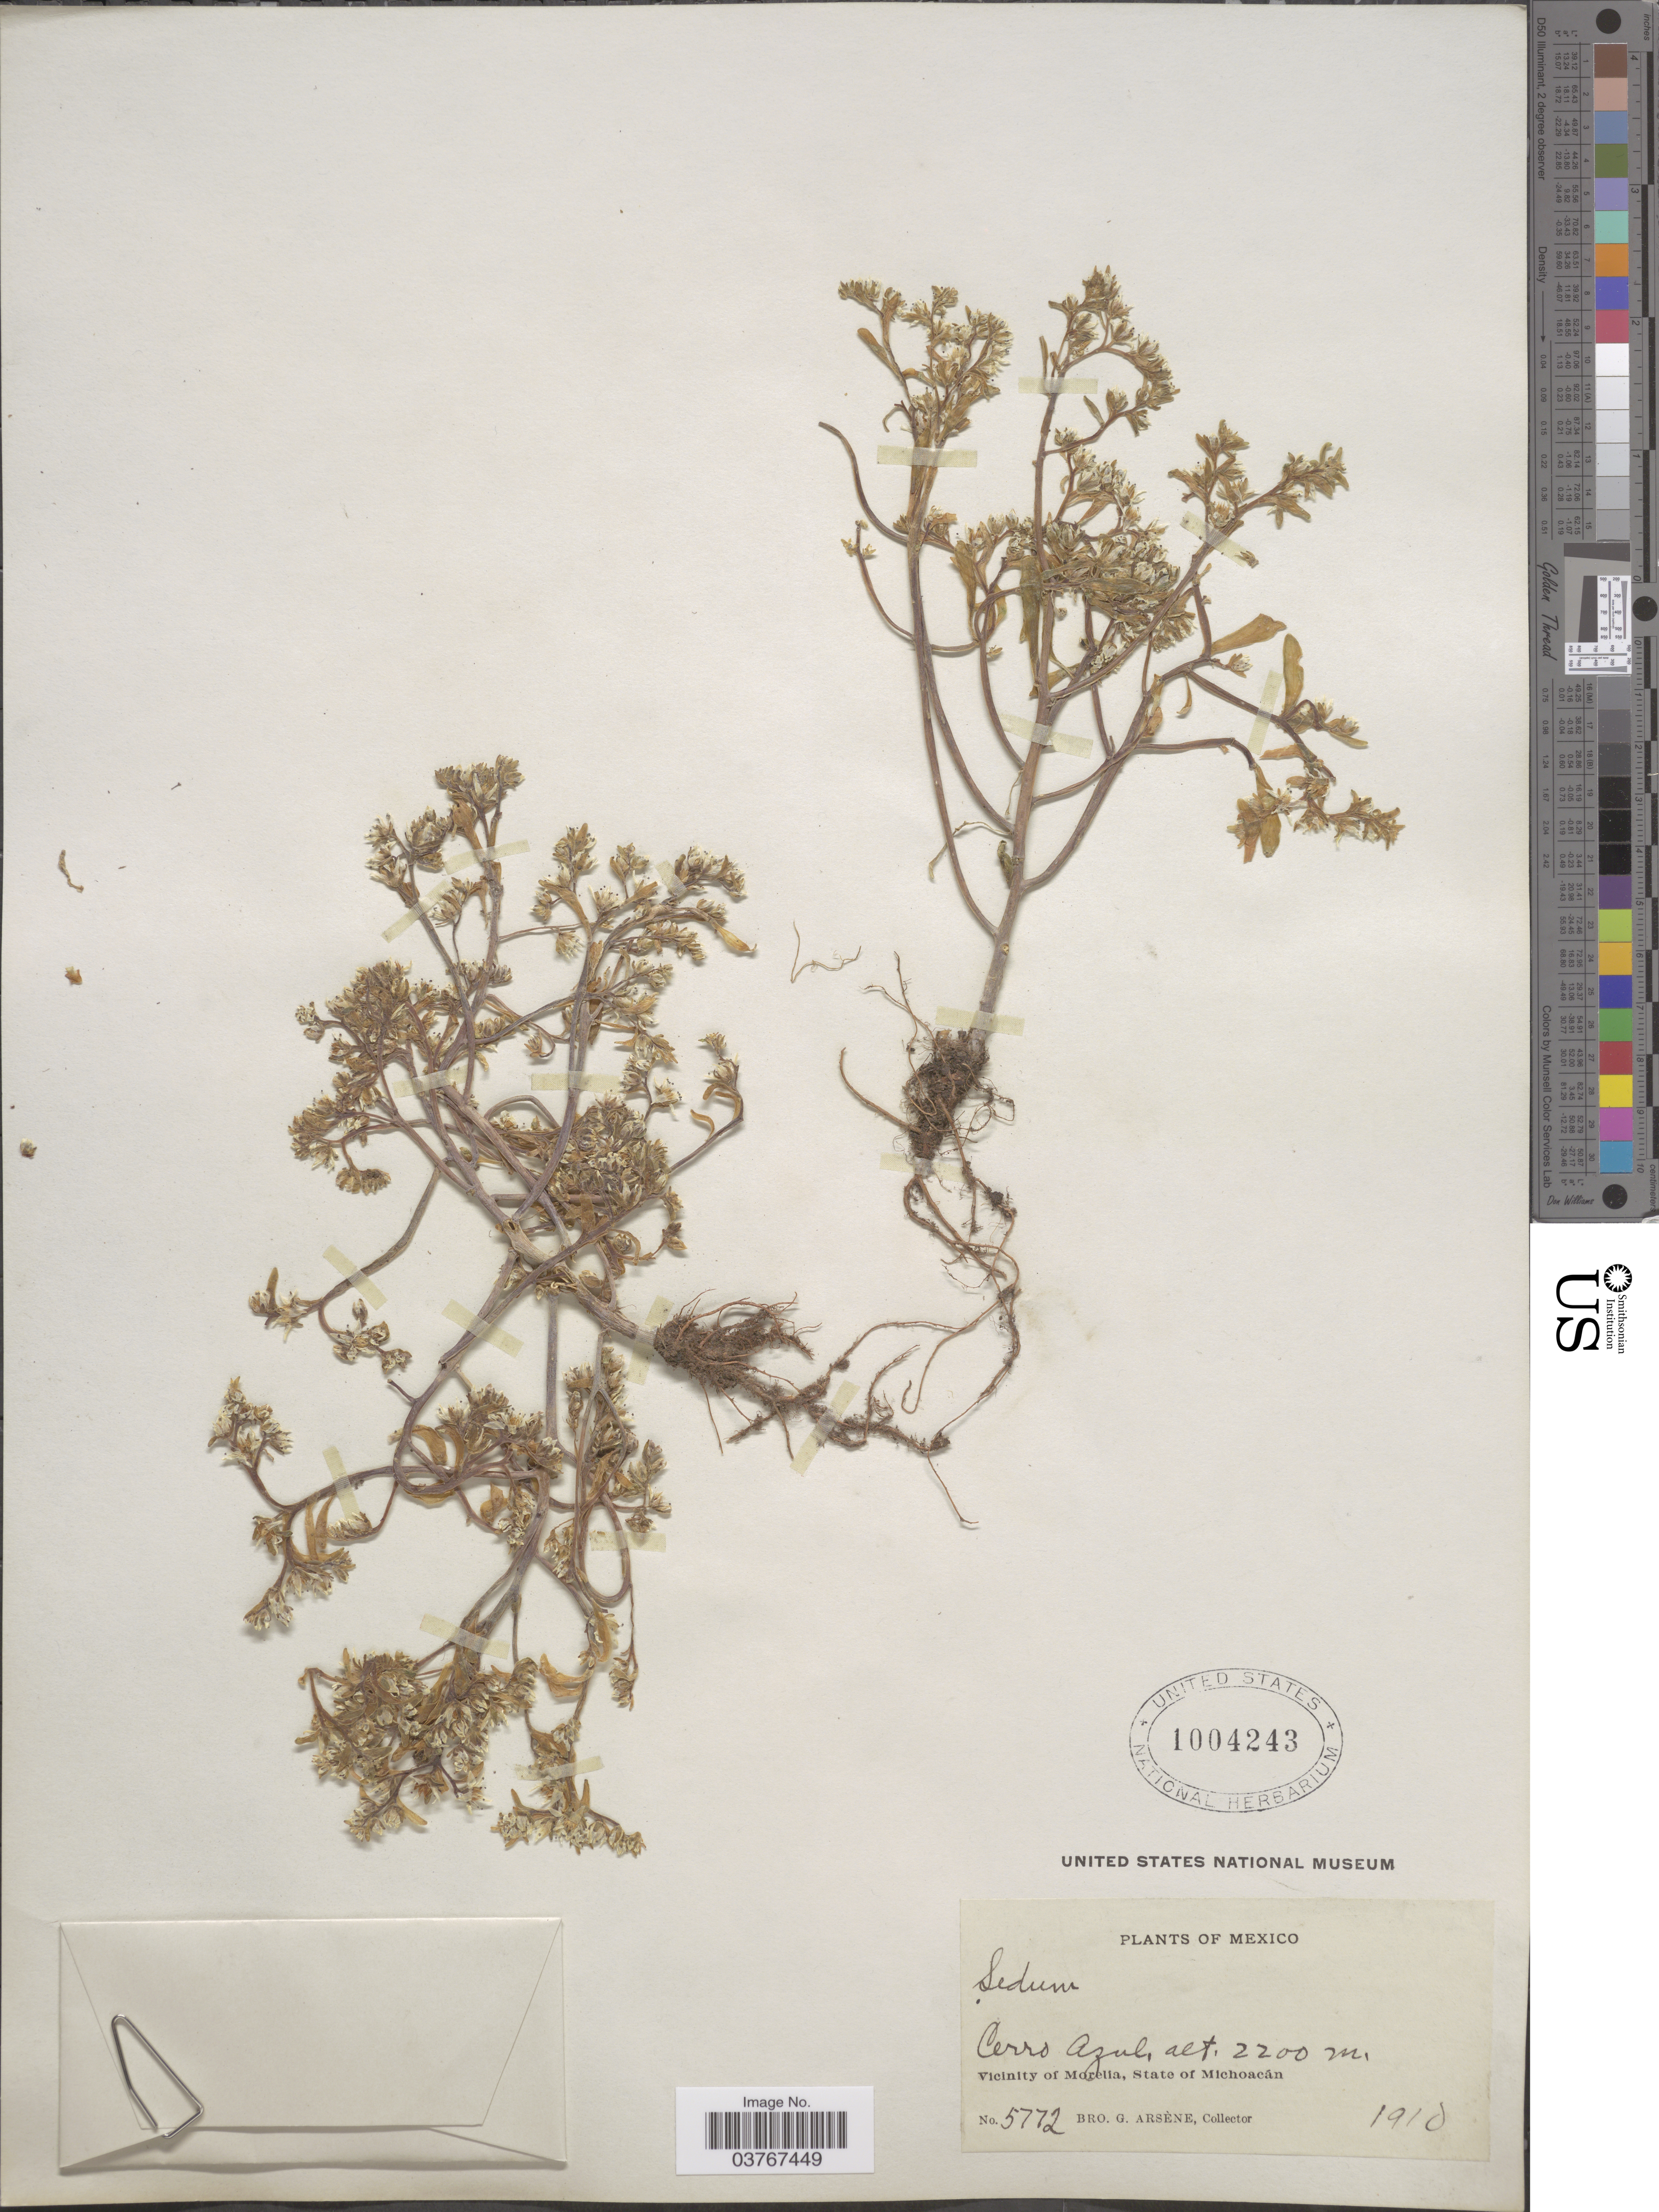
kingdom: Plantae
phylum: Tracheophyta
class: Magnoliopsida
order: Saxifragales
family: Crassulaceae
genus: Sedum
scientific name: Sedum sp.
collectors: Bro. G. Arsène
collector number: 5772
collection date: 1910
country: Mexico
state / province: Michoacán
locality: Cerro Azul. Vicinity of Morelia.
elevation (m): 2200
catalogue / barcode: US 1004243